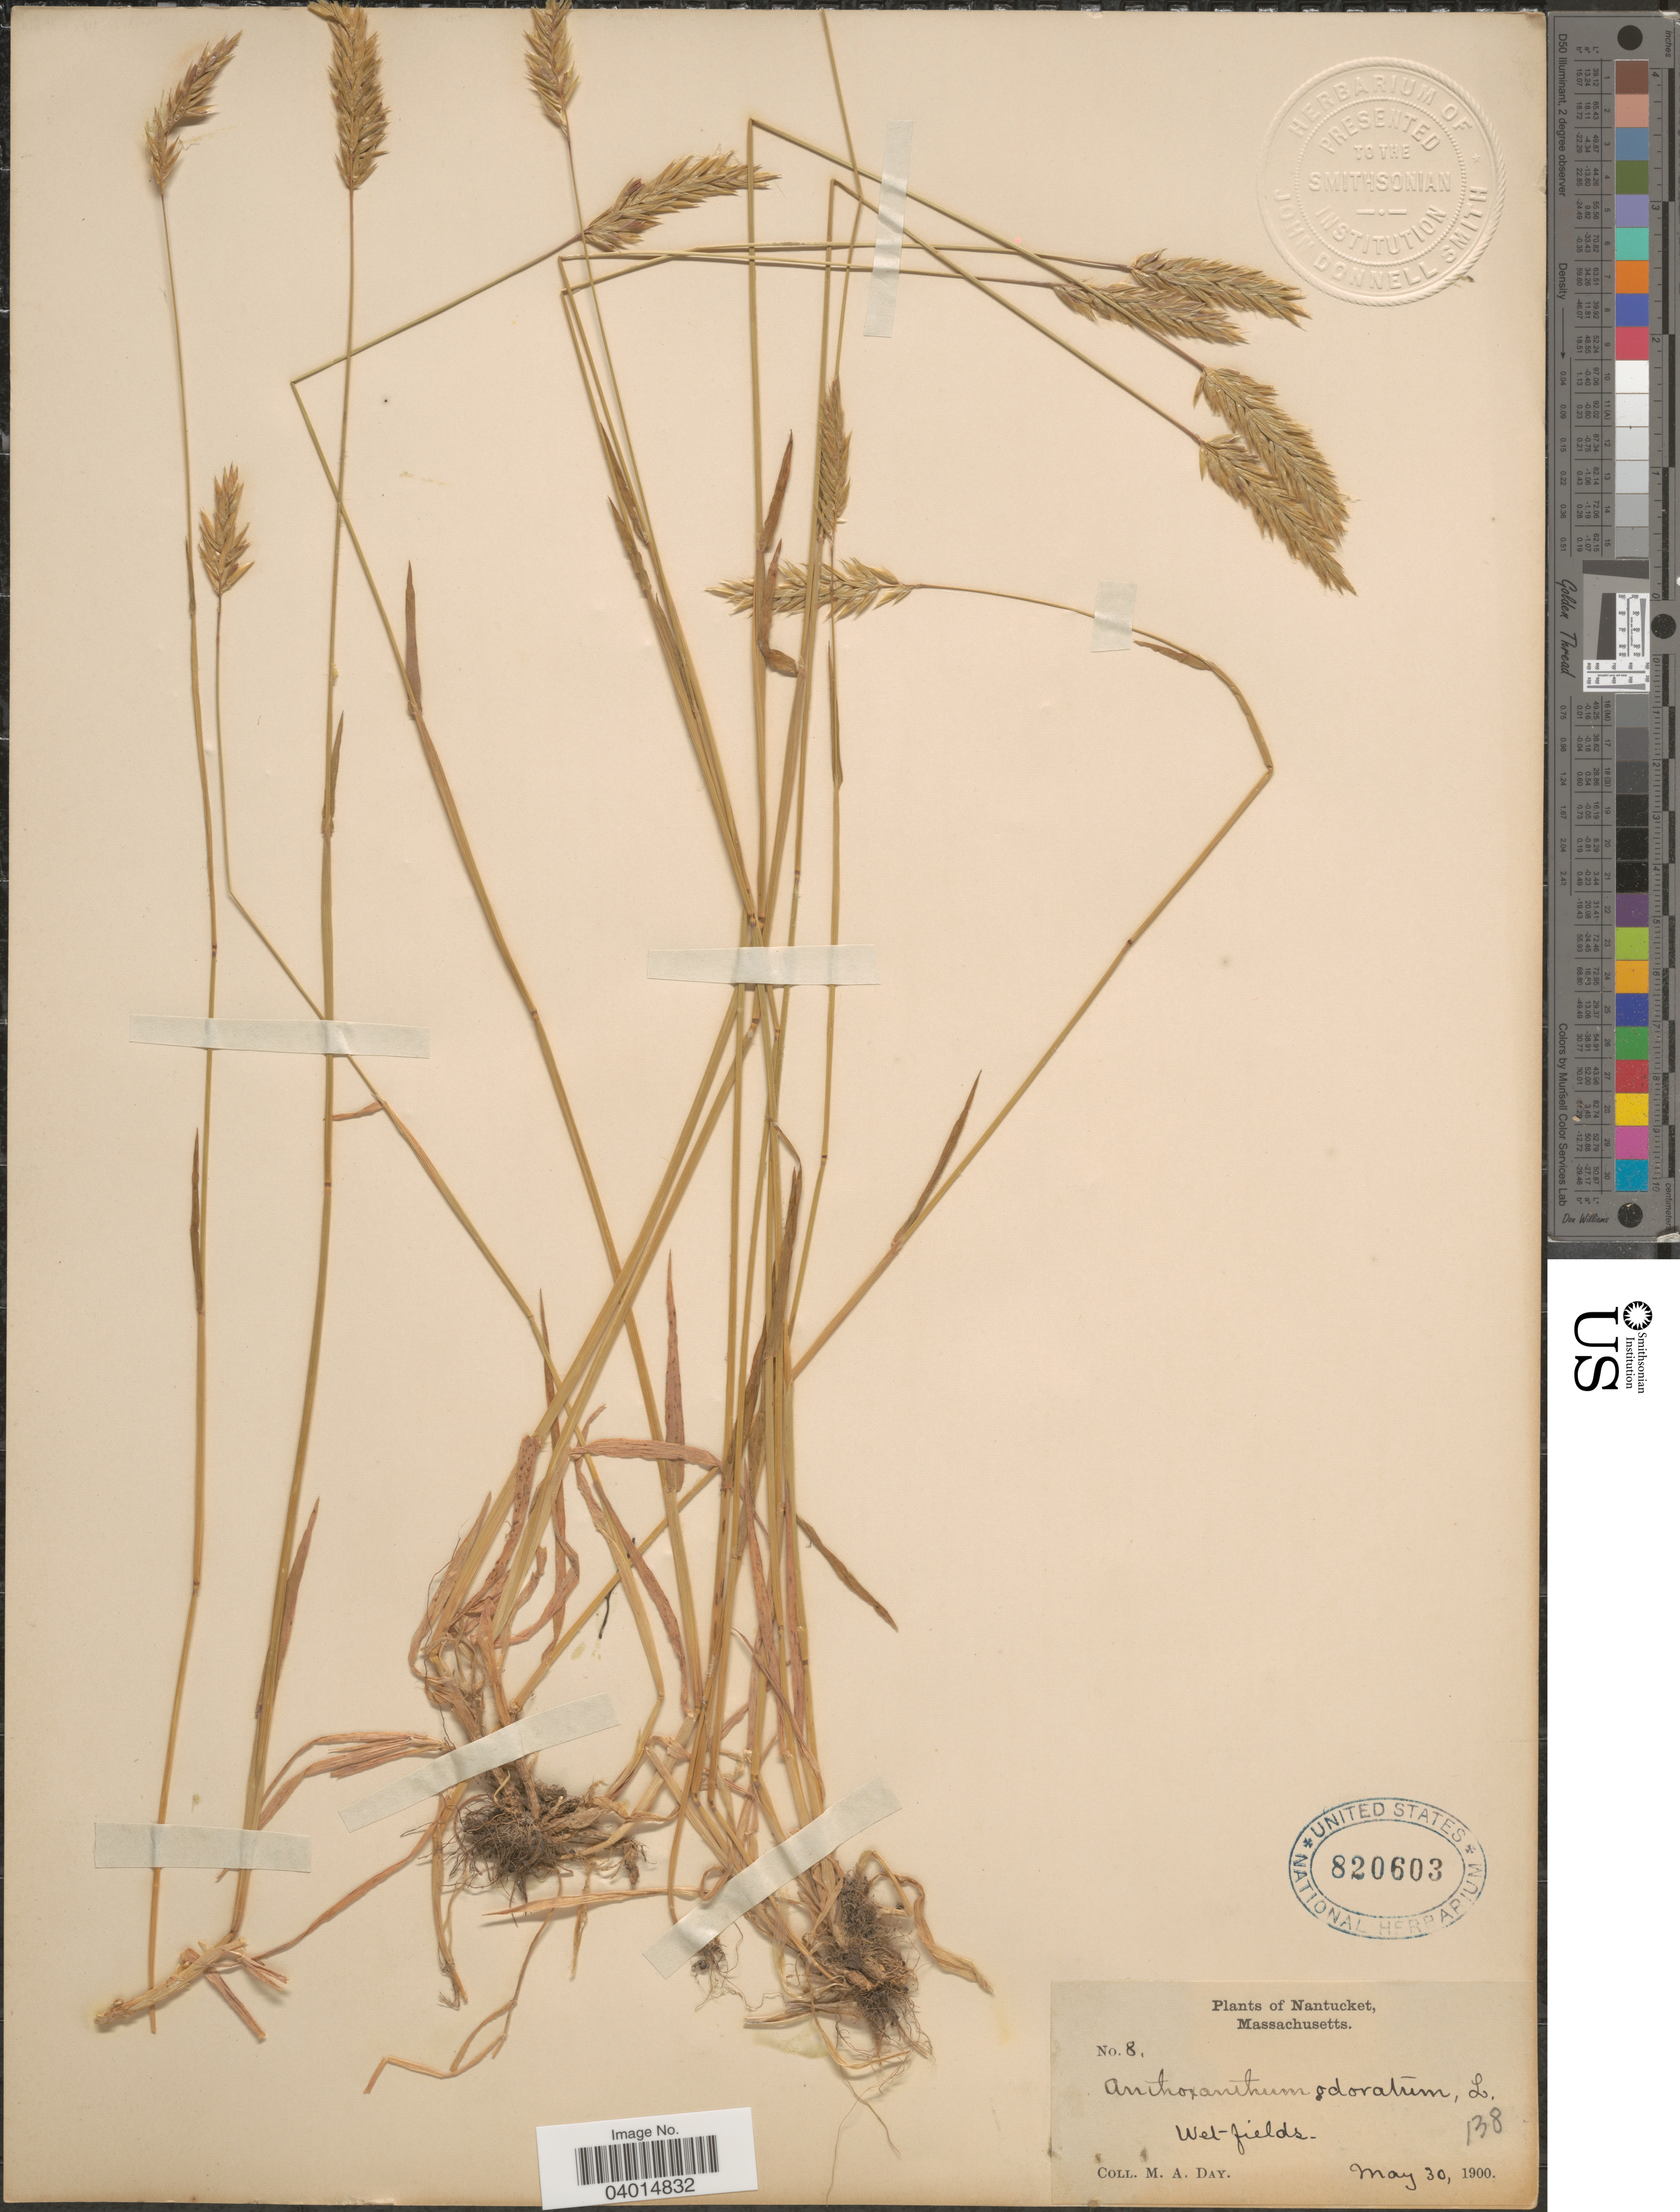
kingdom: Plantae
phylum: Tracheophyta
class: Liliopsida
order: Poales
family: Poaceae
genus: Anthoxanthum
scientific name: Anthoxanthum odoratum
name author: L.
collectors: M. Day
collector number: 8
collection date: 1900-05-30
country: United States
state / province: Massachusetts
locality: Nantucket.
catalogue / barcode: US 820603